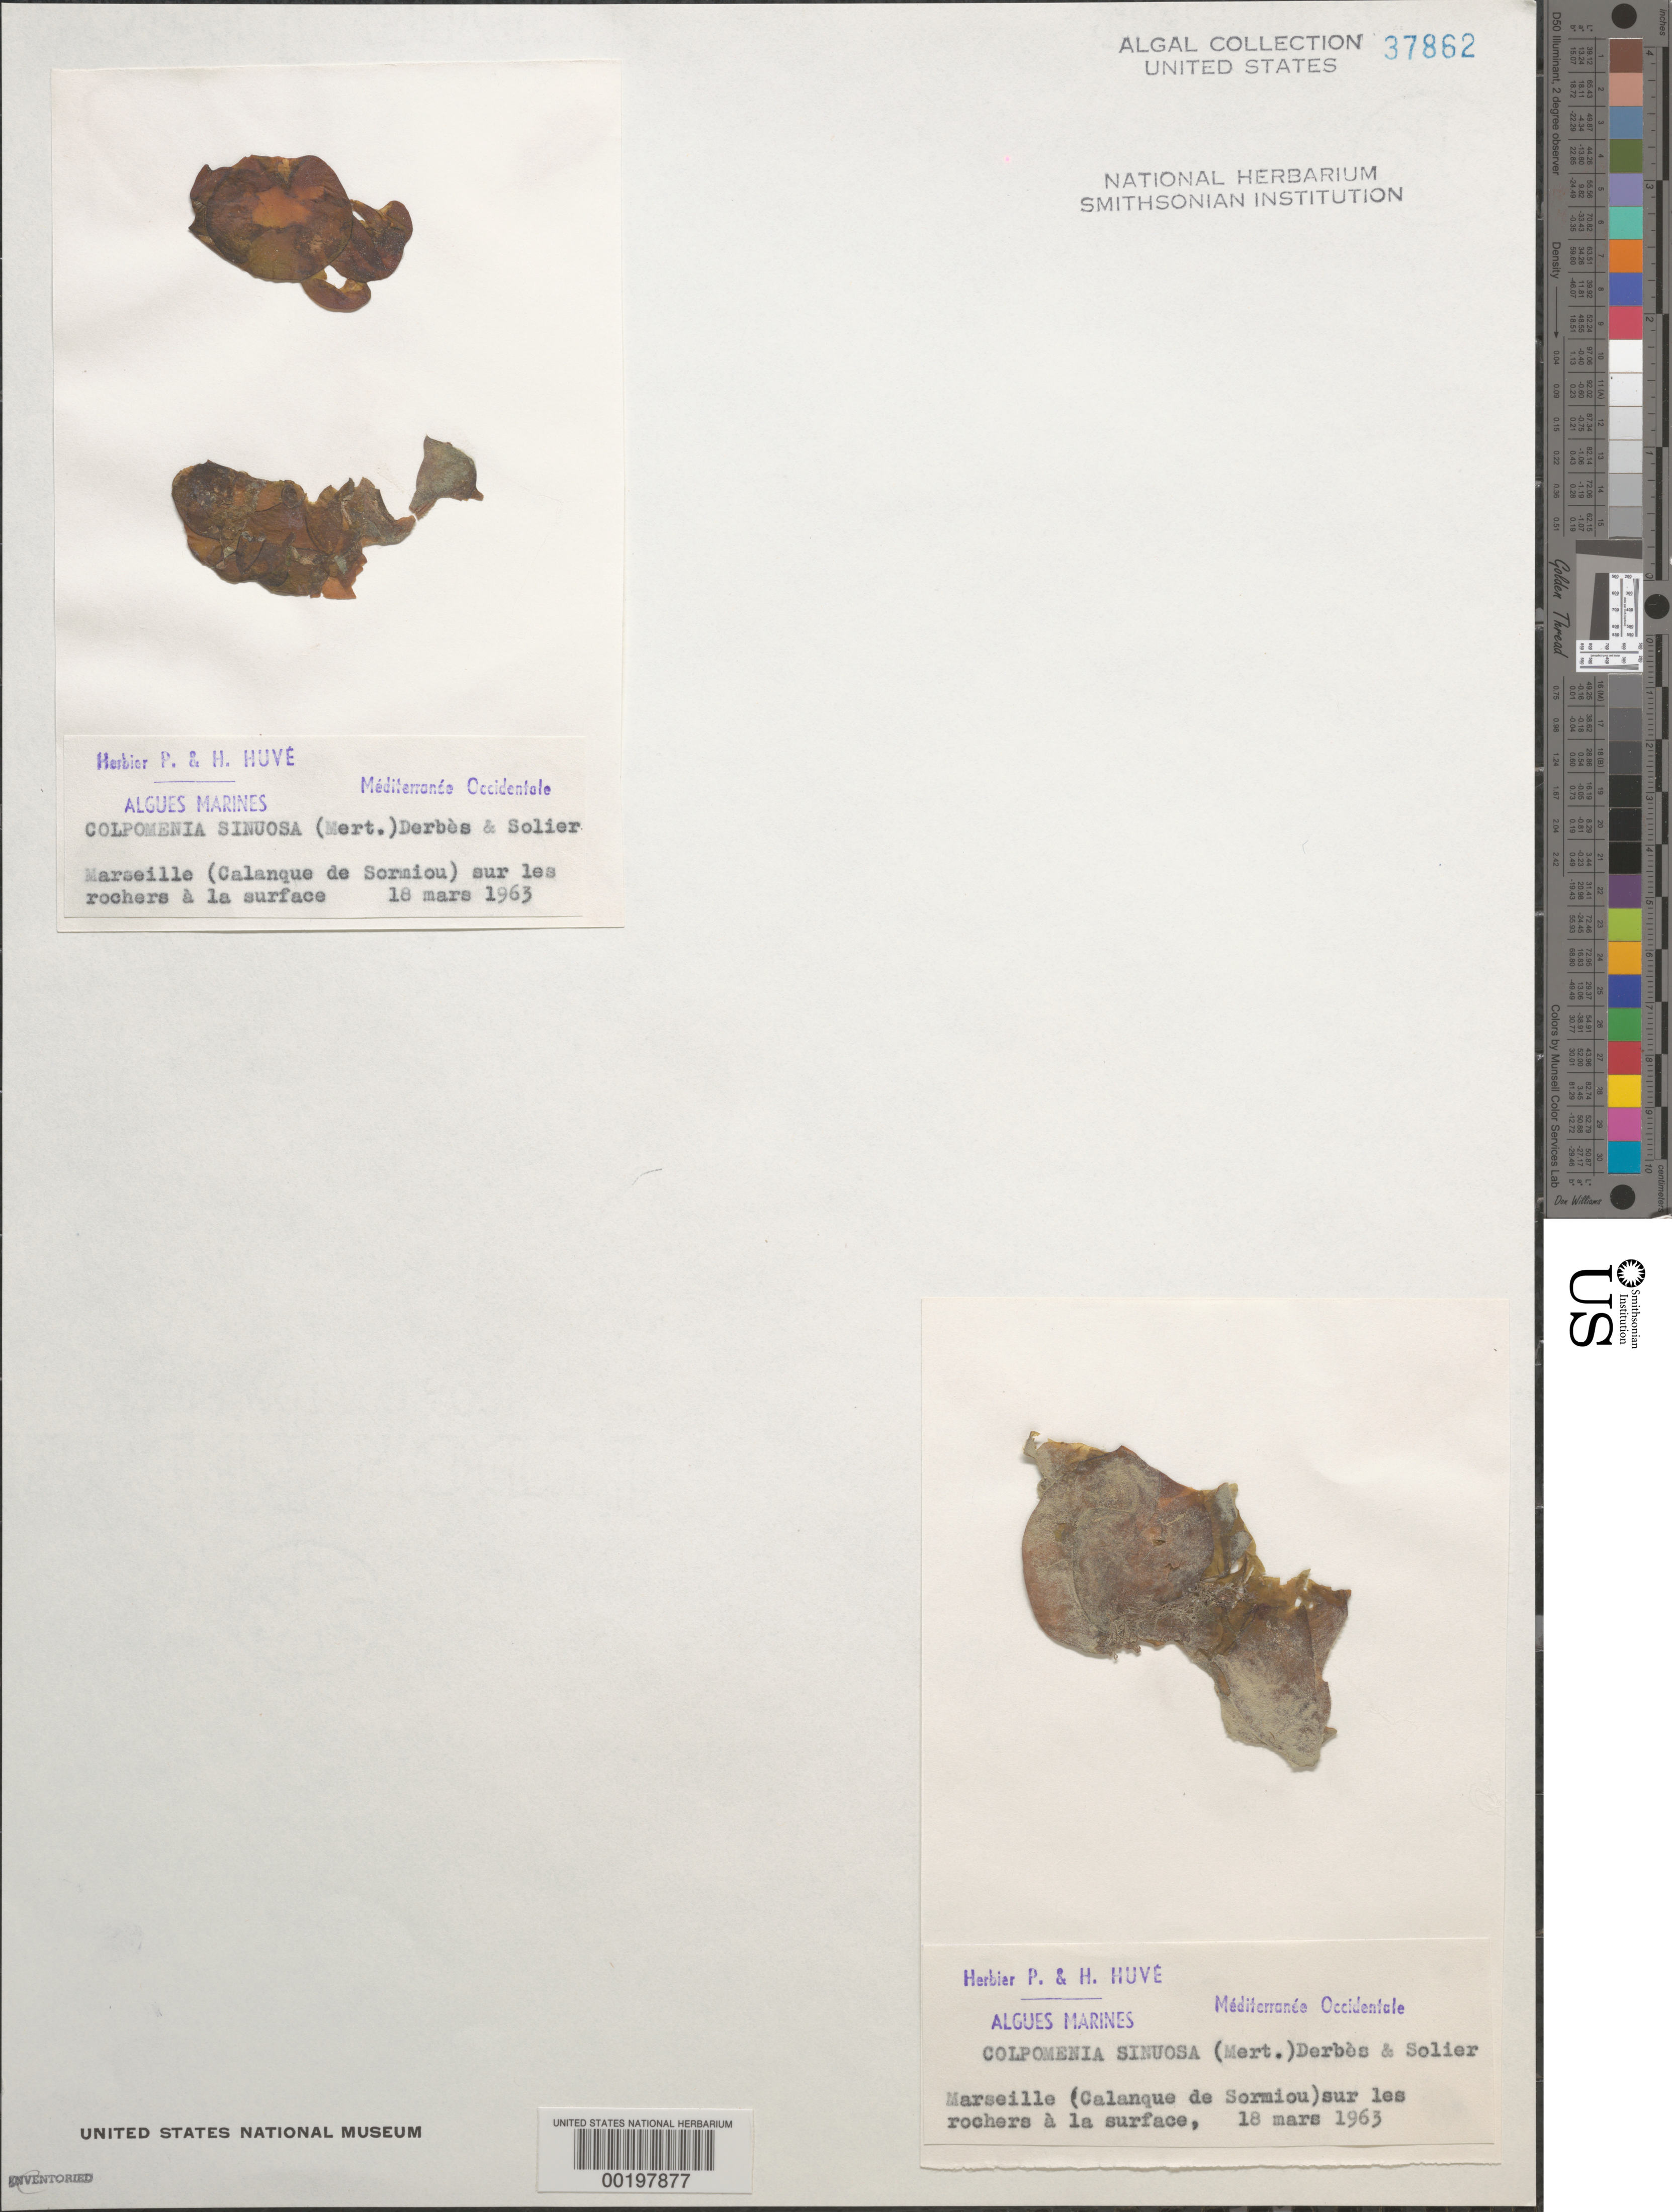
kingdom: Chromista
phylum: Ochrophyta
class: Phaeophyceae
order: Scytosiphonales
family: Scytosiphonaceae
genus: Colpomenia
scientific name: Colpomenia sinuosa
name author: (K. Mert. ex Roth) Derbes & Solier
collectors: P. Huve & H. Huve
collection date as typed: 18 Mar 1963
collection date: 1963-03-18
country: France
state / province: Provence-Alpes-Côte d'Azur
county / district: Bouches-du-Rhône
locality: Marseille, Calanque de Sormiou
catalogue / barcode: US 37862